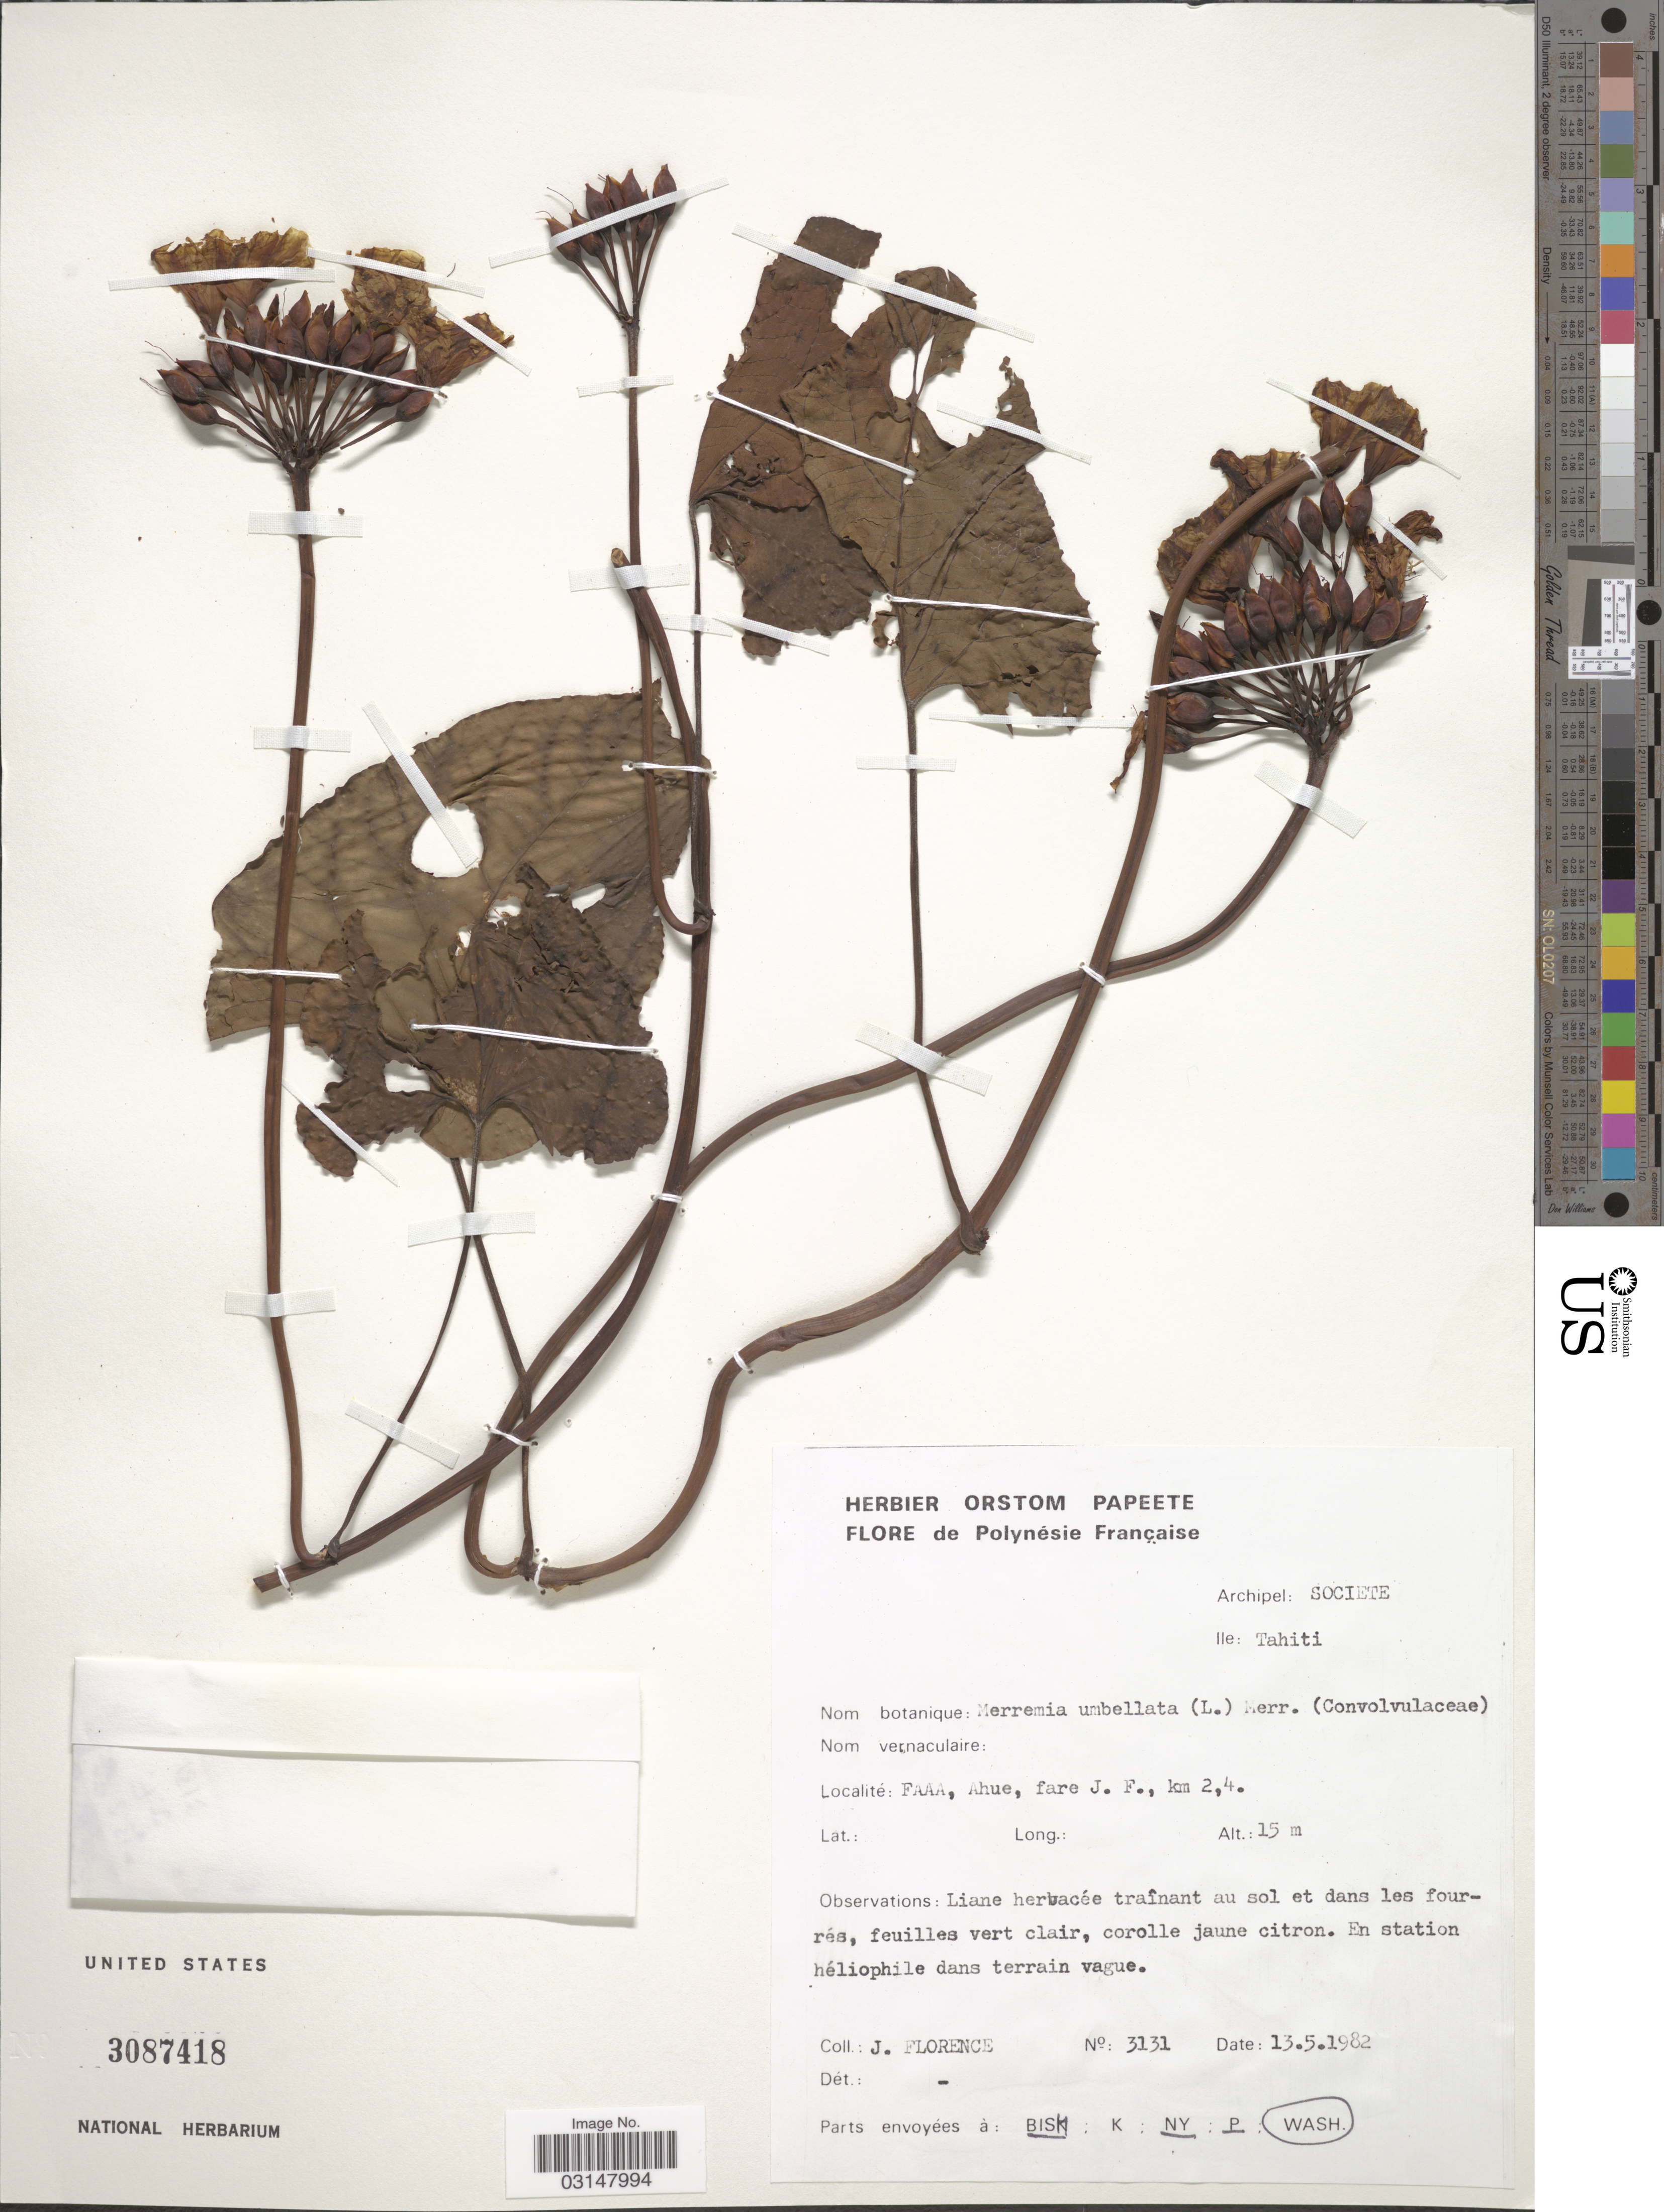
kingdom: Plantae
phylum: Tracheophyta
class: Magnoliopsida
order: Solanales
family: Convolvulaceae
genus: Camonea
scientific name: Camonea umbellata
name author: (L.) A. R. Simões & Staples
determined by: Wagner, W. L., (BOT), Smithsonian Institution - National Museum of Natural History (UNITED STATES)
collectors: J. Florence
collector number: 3131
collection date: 1982-05-13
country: French Polynesia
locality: Polynésie Française. Archipel: Societe. Ile: Tahiti. Faaa, Ahue, fare J. F., km 2.4.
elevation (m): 15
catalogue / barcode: US 3087418